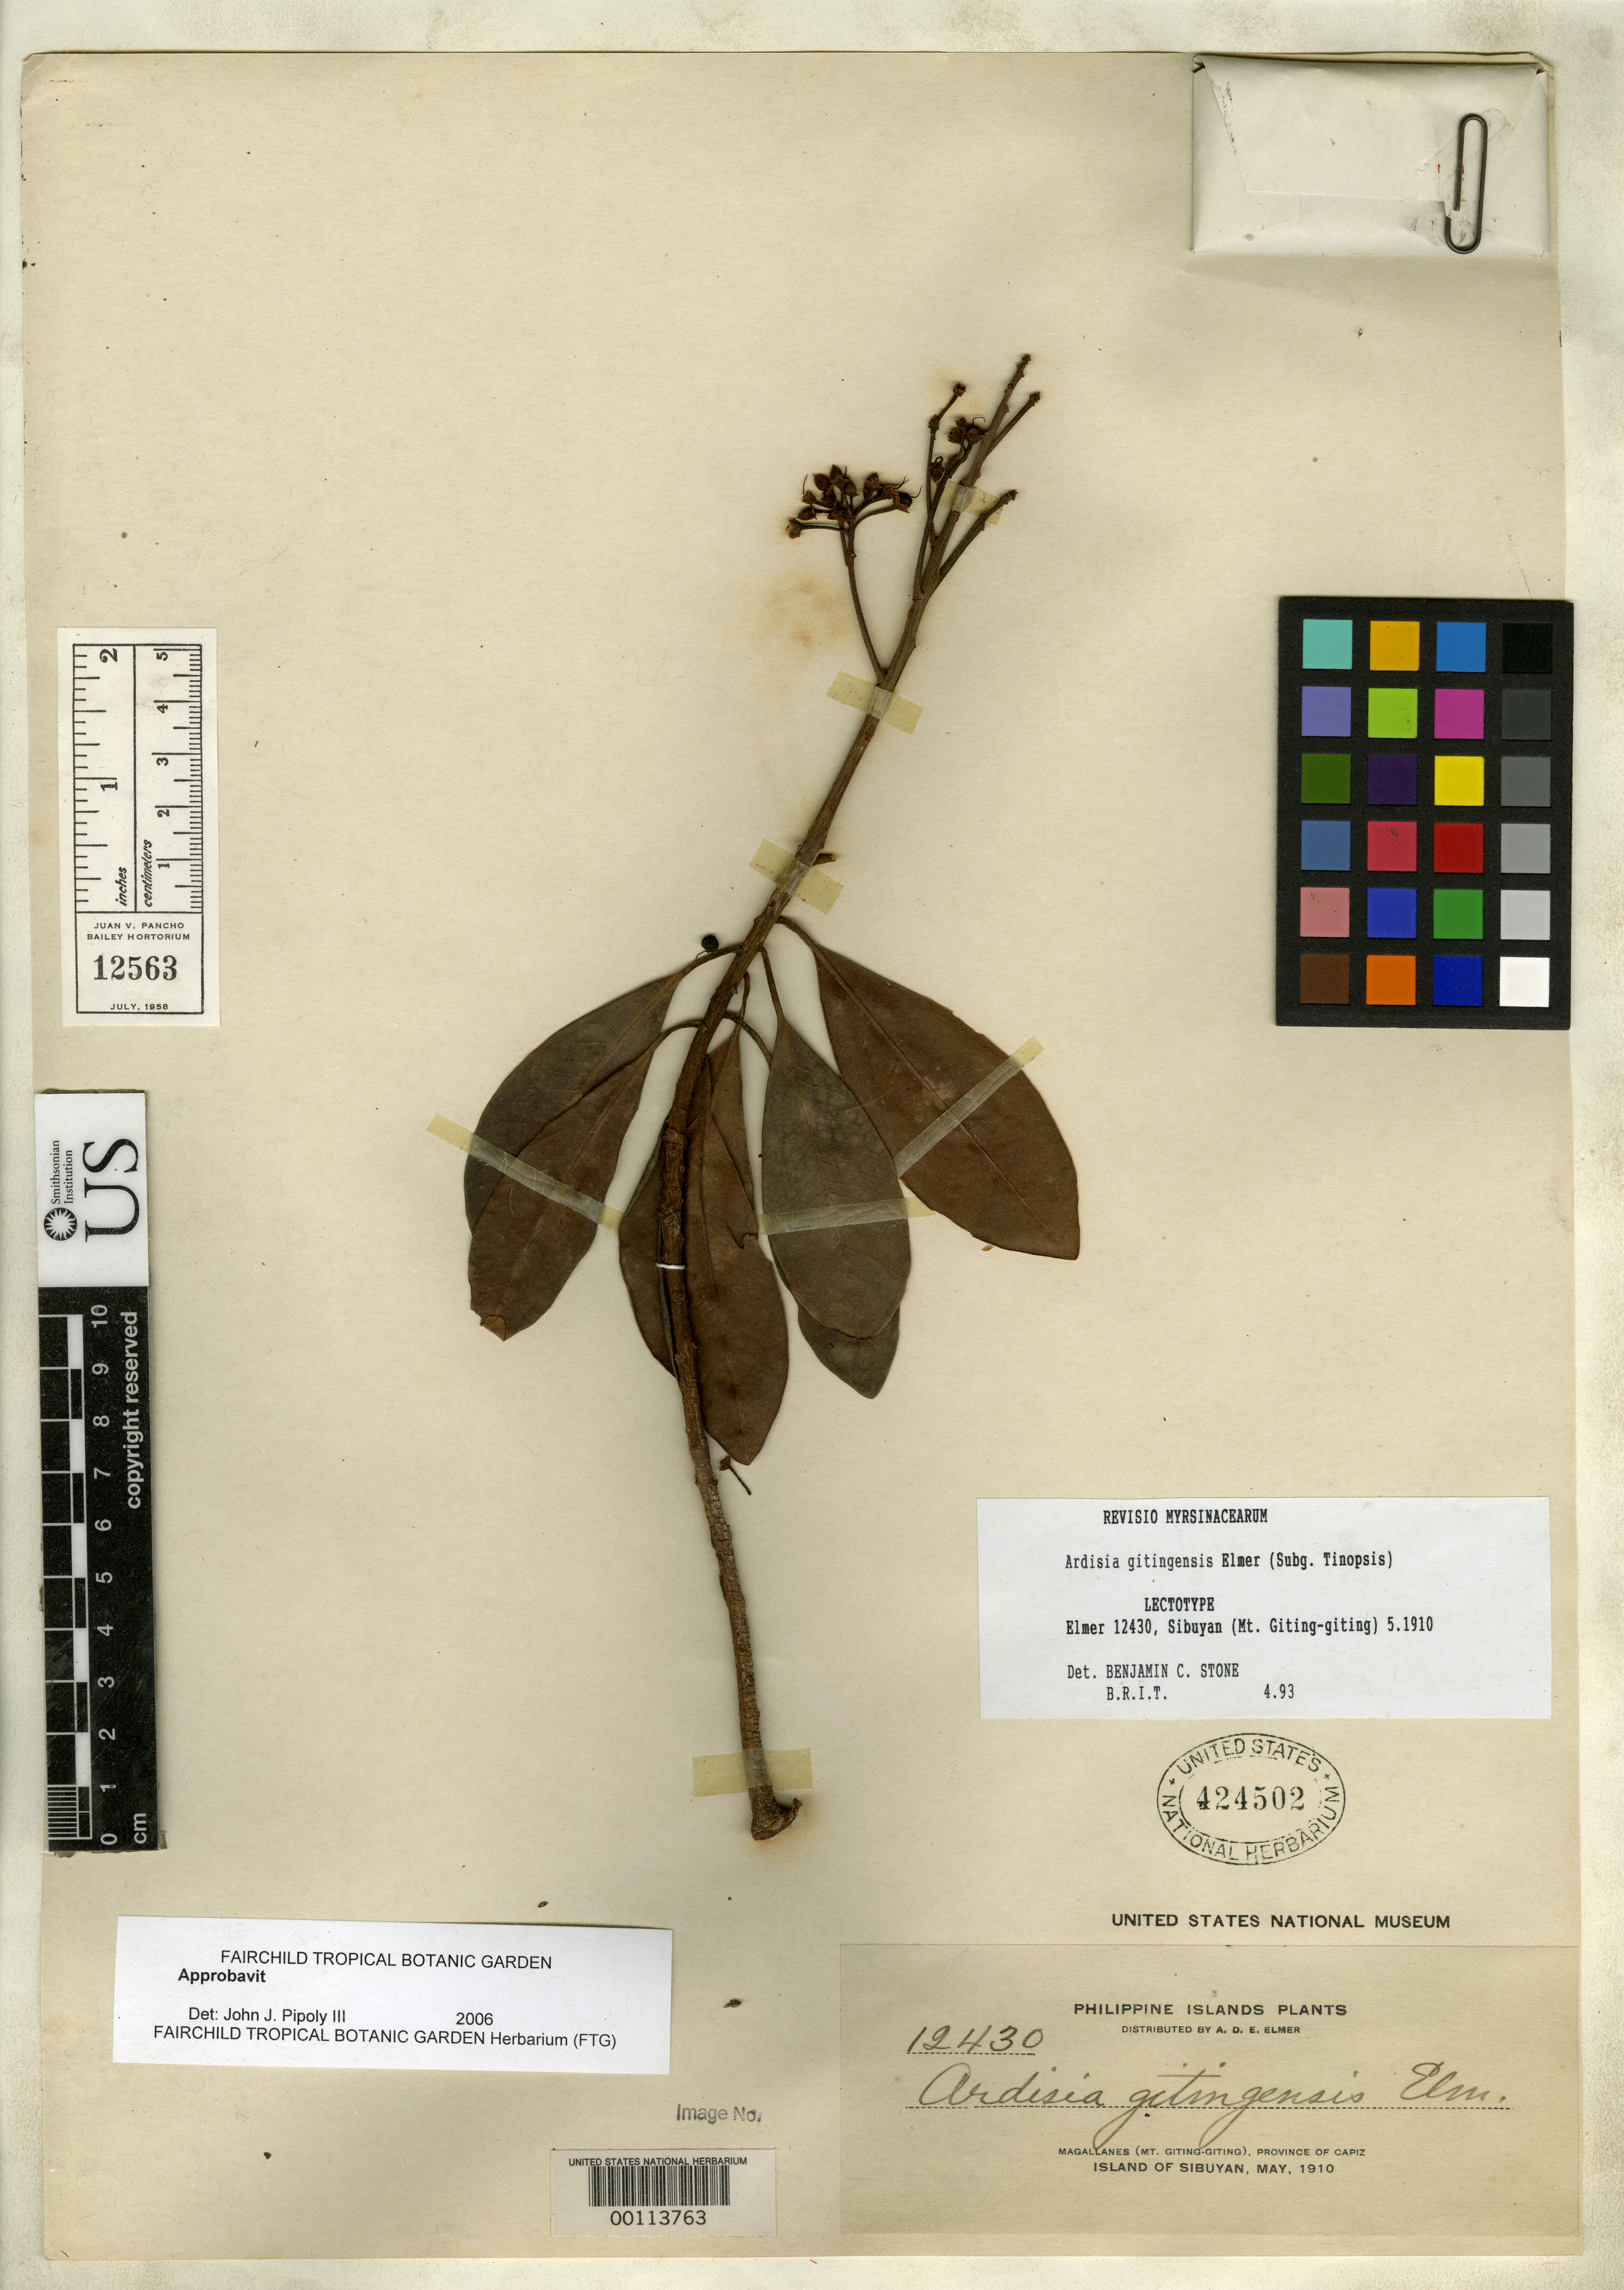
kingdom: Plantae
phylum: Tracheophyta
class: Magnoliopsida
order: Ericales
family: Primulaceae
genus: Ardisia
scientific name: Ardisia gitingensis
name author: Elmer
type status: Isotype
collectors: A. D. E. Elmer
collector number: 12430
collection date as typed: May 1910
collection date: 1910-05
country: Philippines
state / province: Mimaropa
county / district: Romblon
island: Sibuyan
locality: Magallanes, Mount Gitang-Gitang.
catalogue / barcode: US 424502